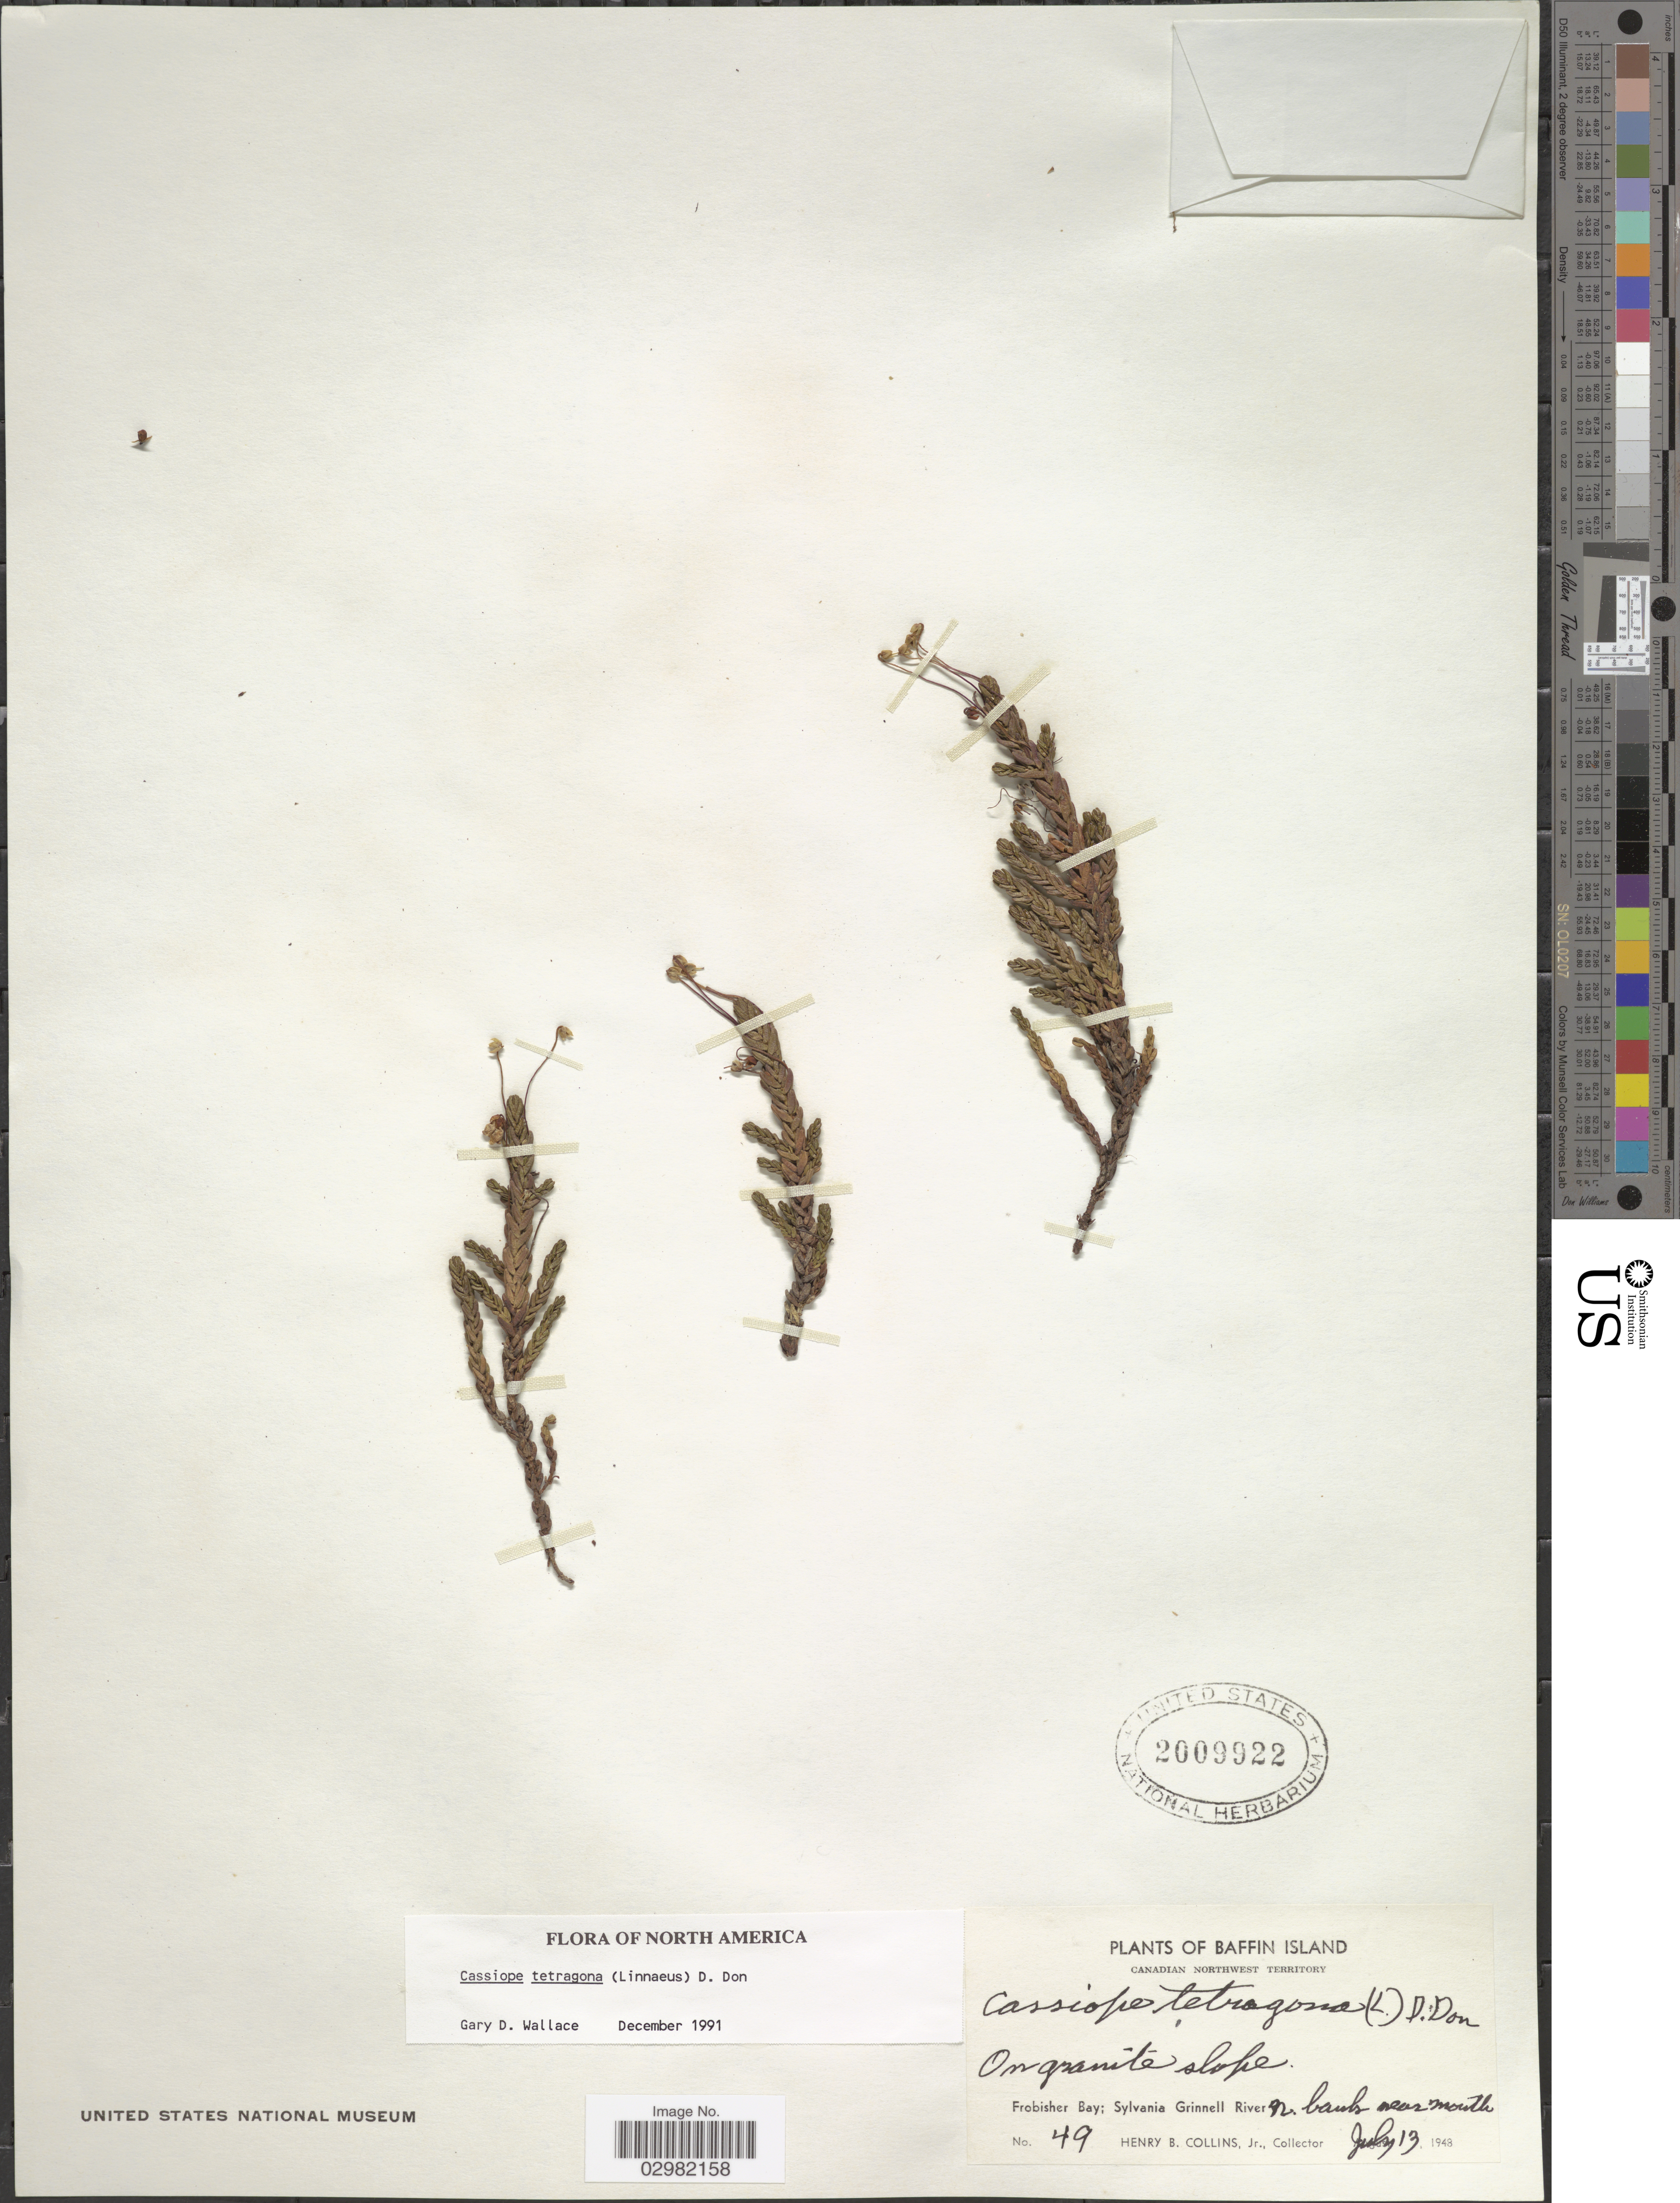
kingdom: Plantae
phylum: Tracheophyta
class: Magnoliopsida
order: Ericales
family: Ericaceae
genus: Cassiope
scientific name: Cassiope tetragona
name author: (L.) D. Don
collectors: H. Collins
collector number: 49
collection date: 1948-07-13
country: Canada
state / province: Northwest Territories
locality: Baffin Island. Canadian Northwest Territory. Frobisher Bay; Sylvania Grinnell River, n. banks near mouth.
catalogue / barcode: US 2009922